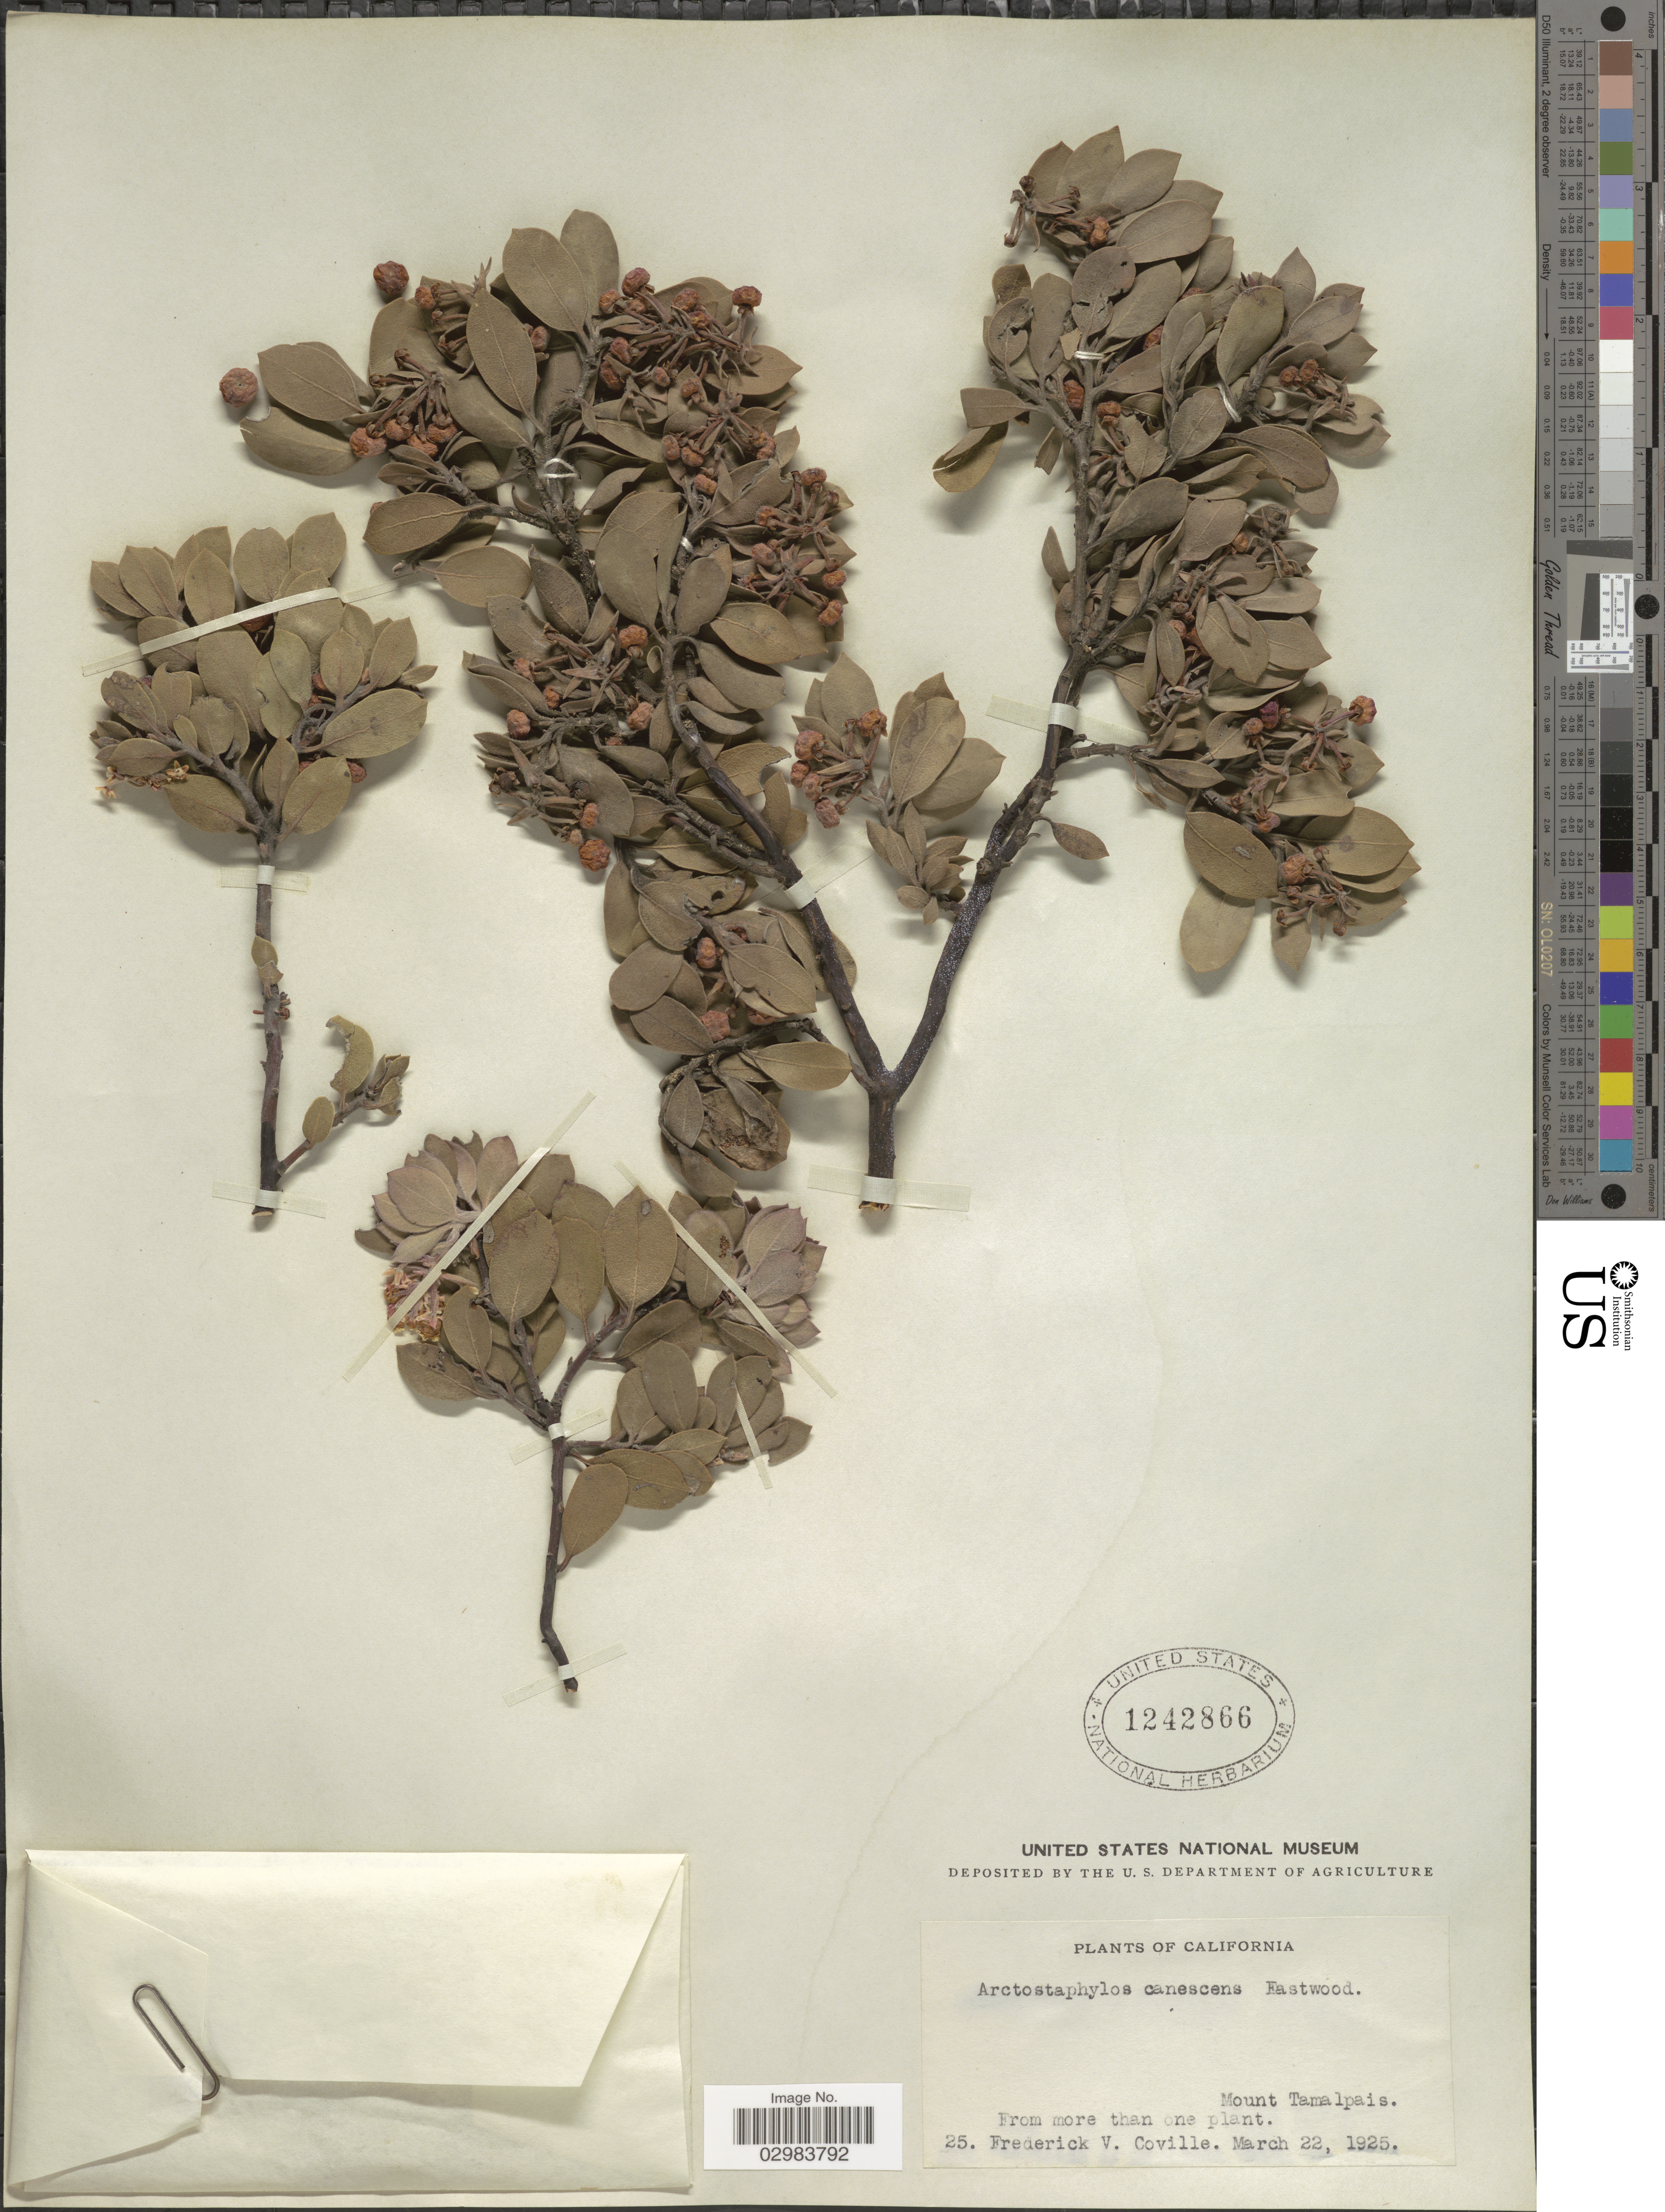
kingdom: Plantae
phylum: Tracheophyta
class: Magnoliopsida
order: Ericales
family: Ericaceae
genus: Arctostaphylos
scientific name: Arctostaphylos canescens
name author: Eastw.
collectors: F. V. Coville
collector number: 25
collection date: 1925-03-22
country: United States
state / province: California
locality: Mount Tamalpais.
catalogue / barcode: US 1242866